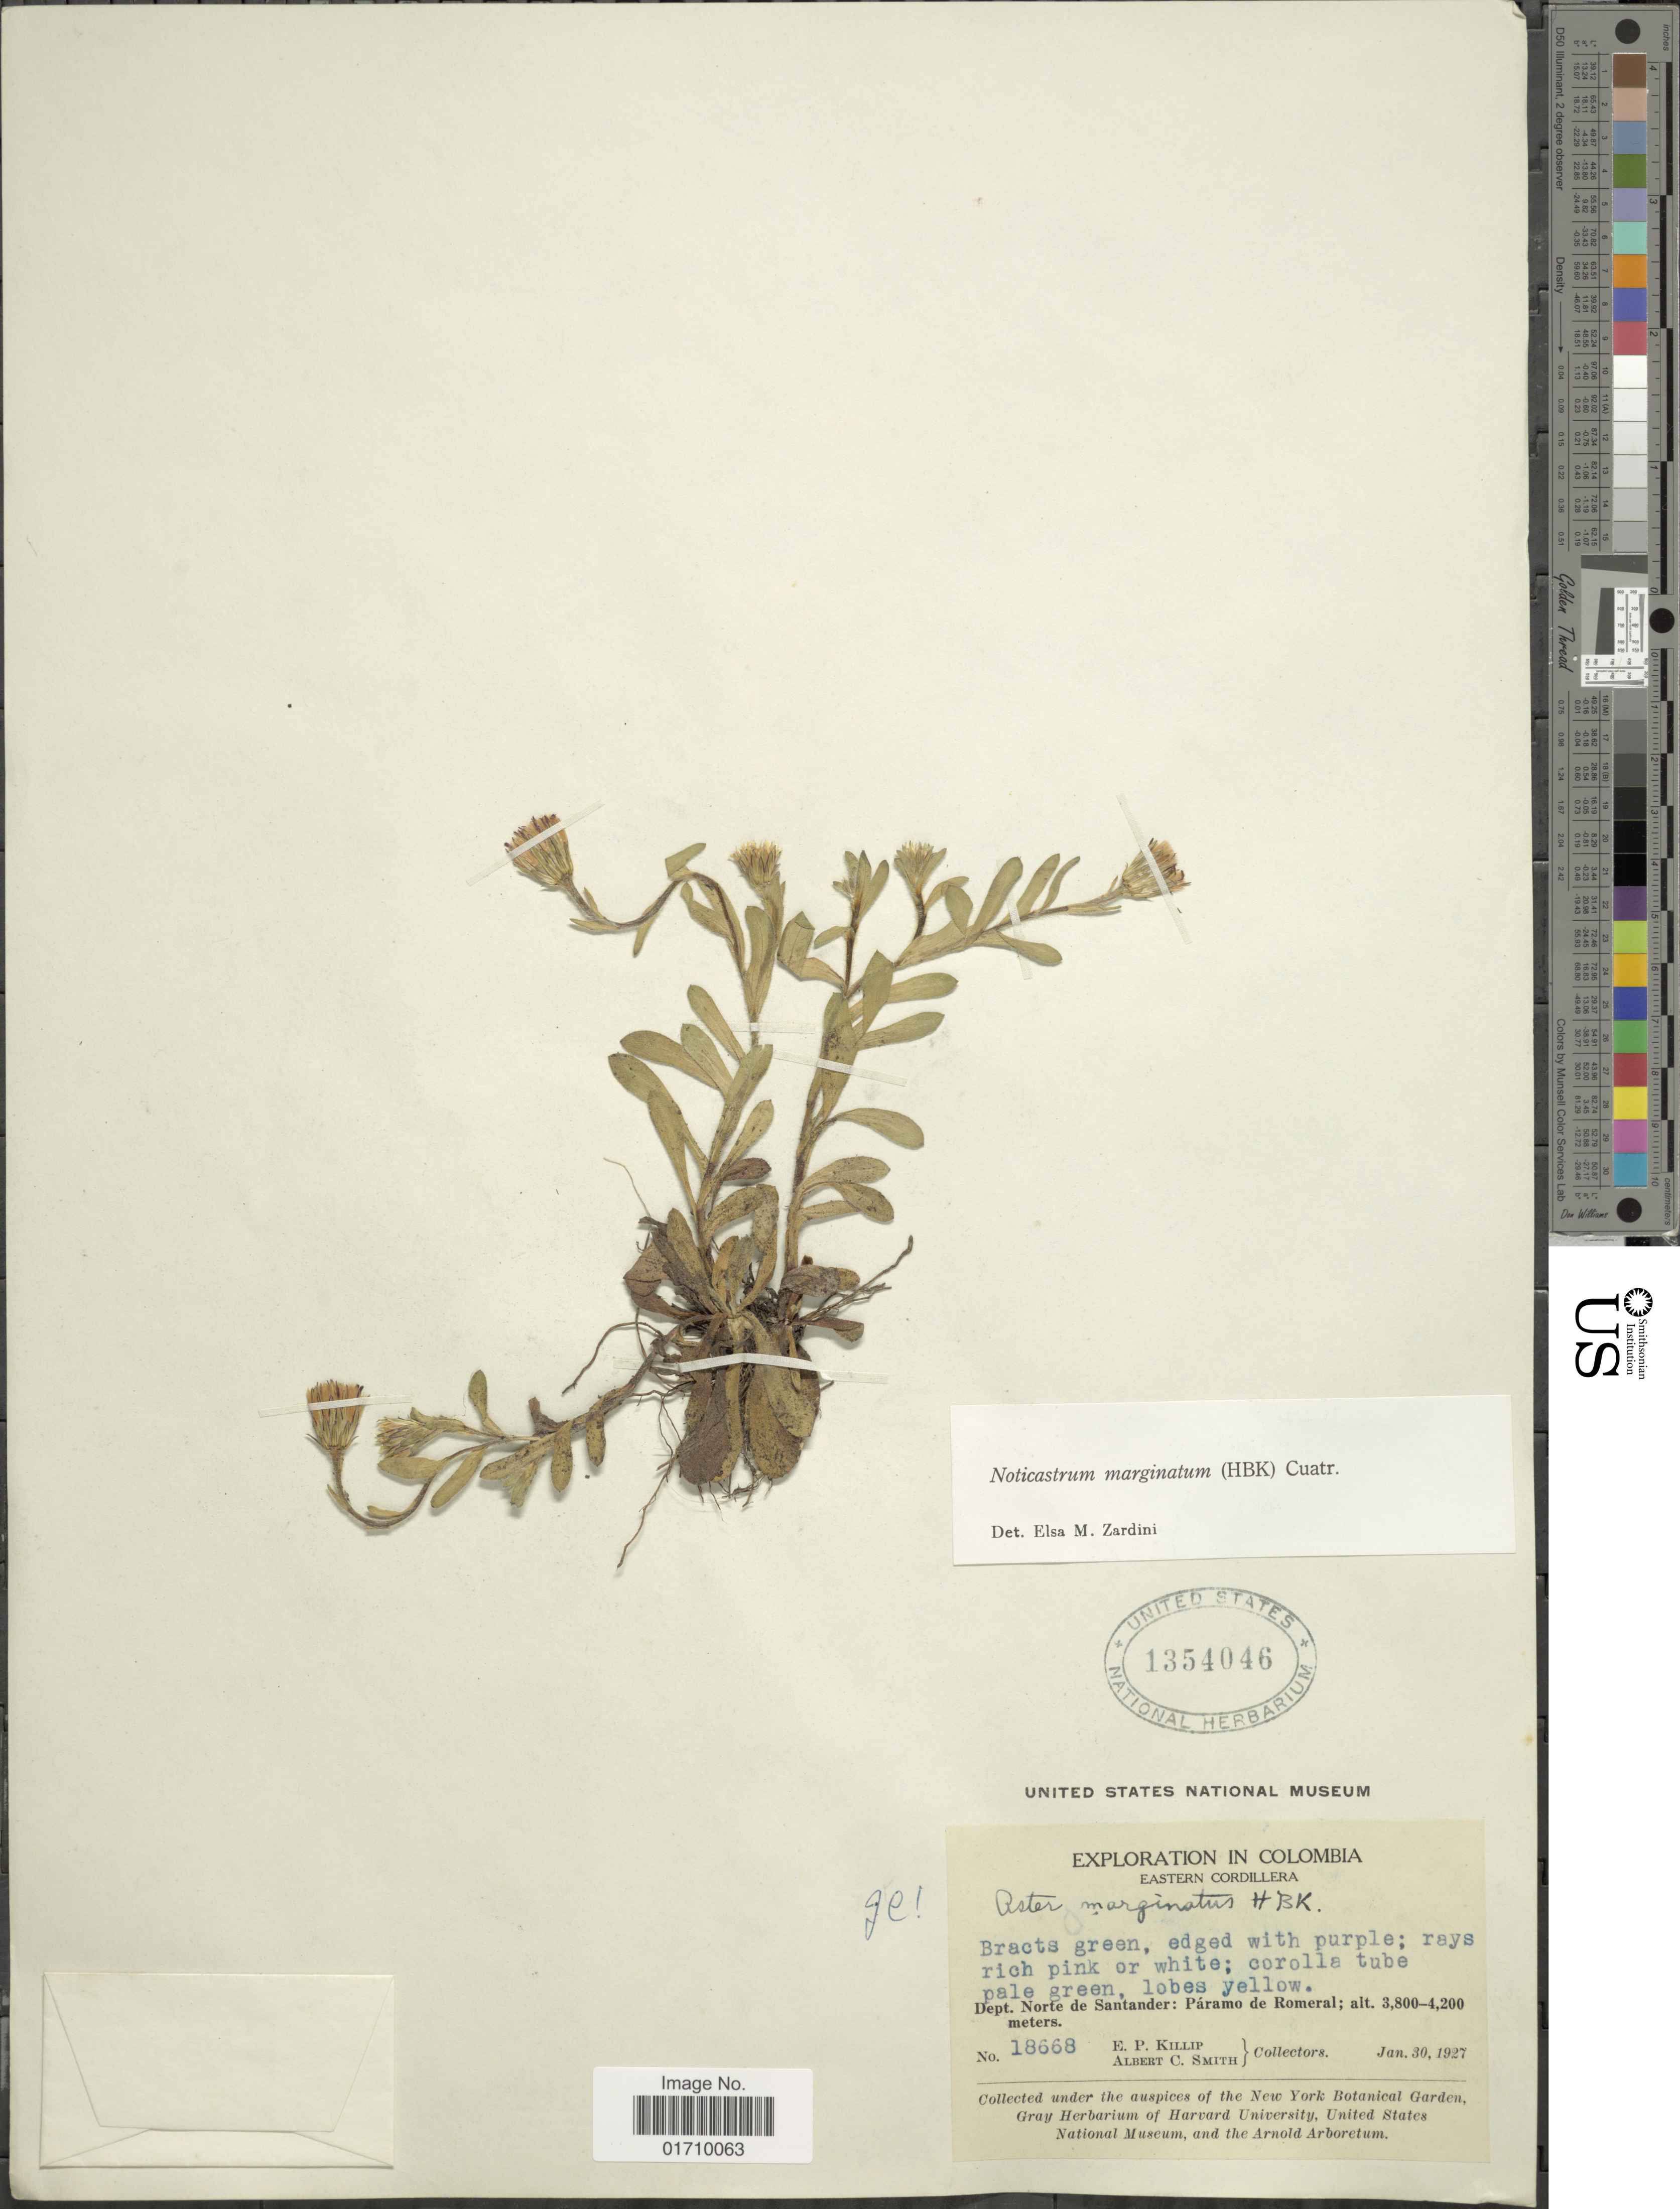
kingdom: Plantae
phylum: Tracheophyta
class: Magnoliopsida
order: Asterales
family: Asteraceae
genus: Noticastrum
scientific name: Noticastrum marginatum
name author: (Kunth) Cuatrec.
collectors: E. P. Killip & A. C. Smith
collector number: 18668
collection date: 1927-01-30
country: Colombia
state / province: Norte de Santander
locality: Eastern Cordillera, Paramo de Romeral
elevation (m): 3800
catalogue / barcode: US 1354046